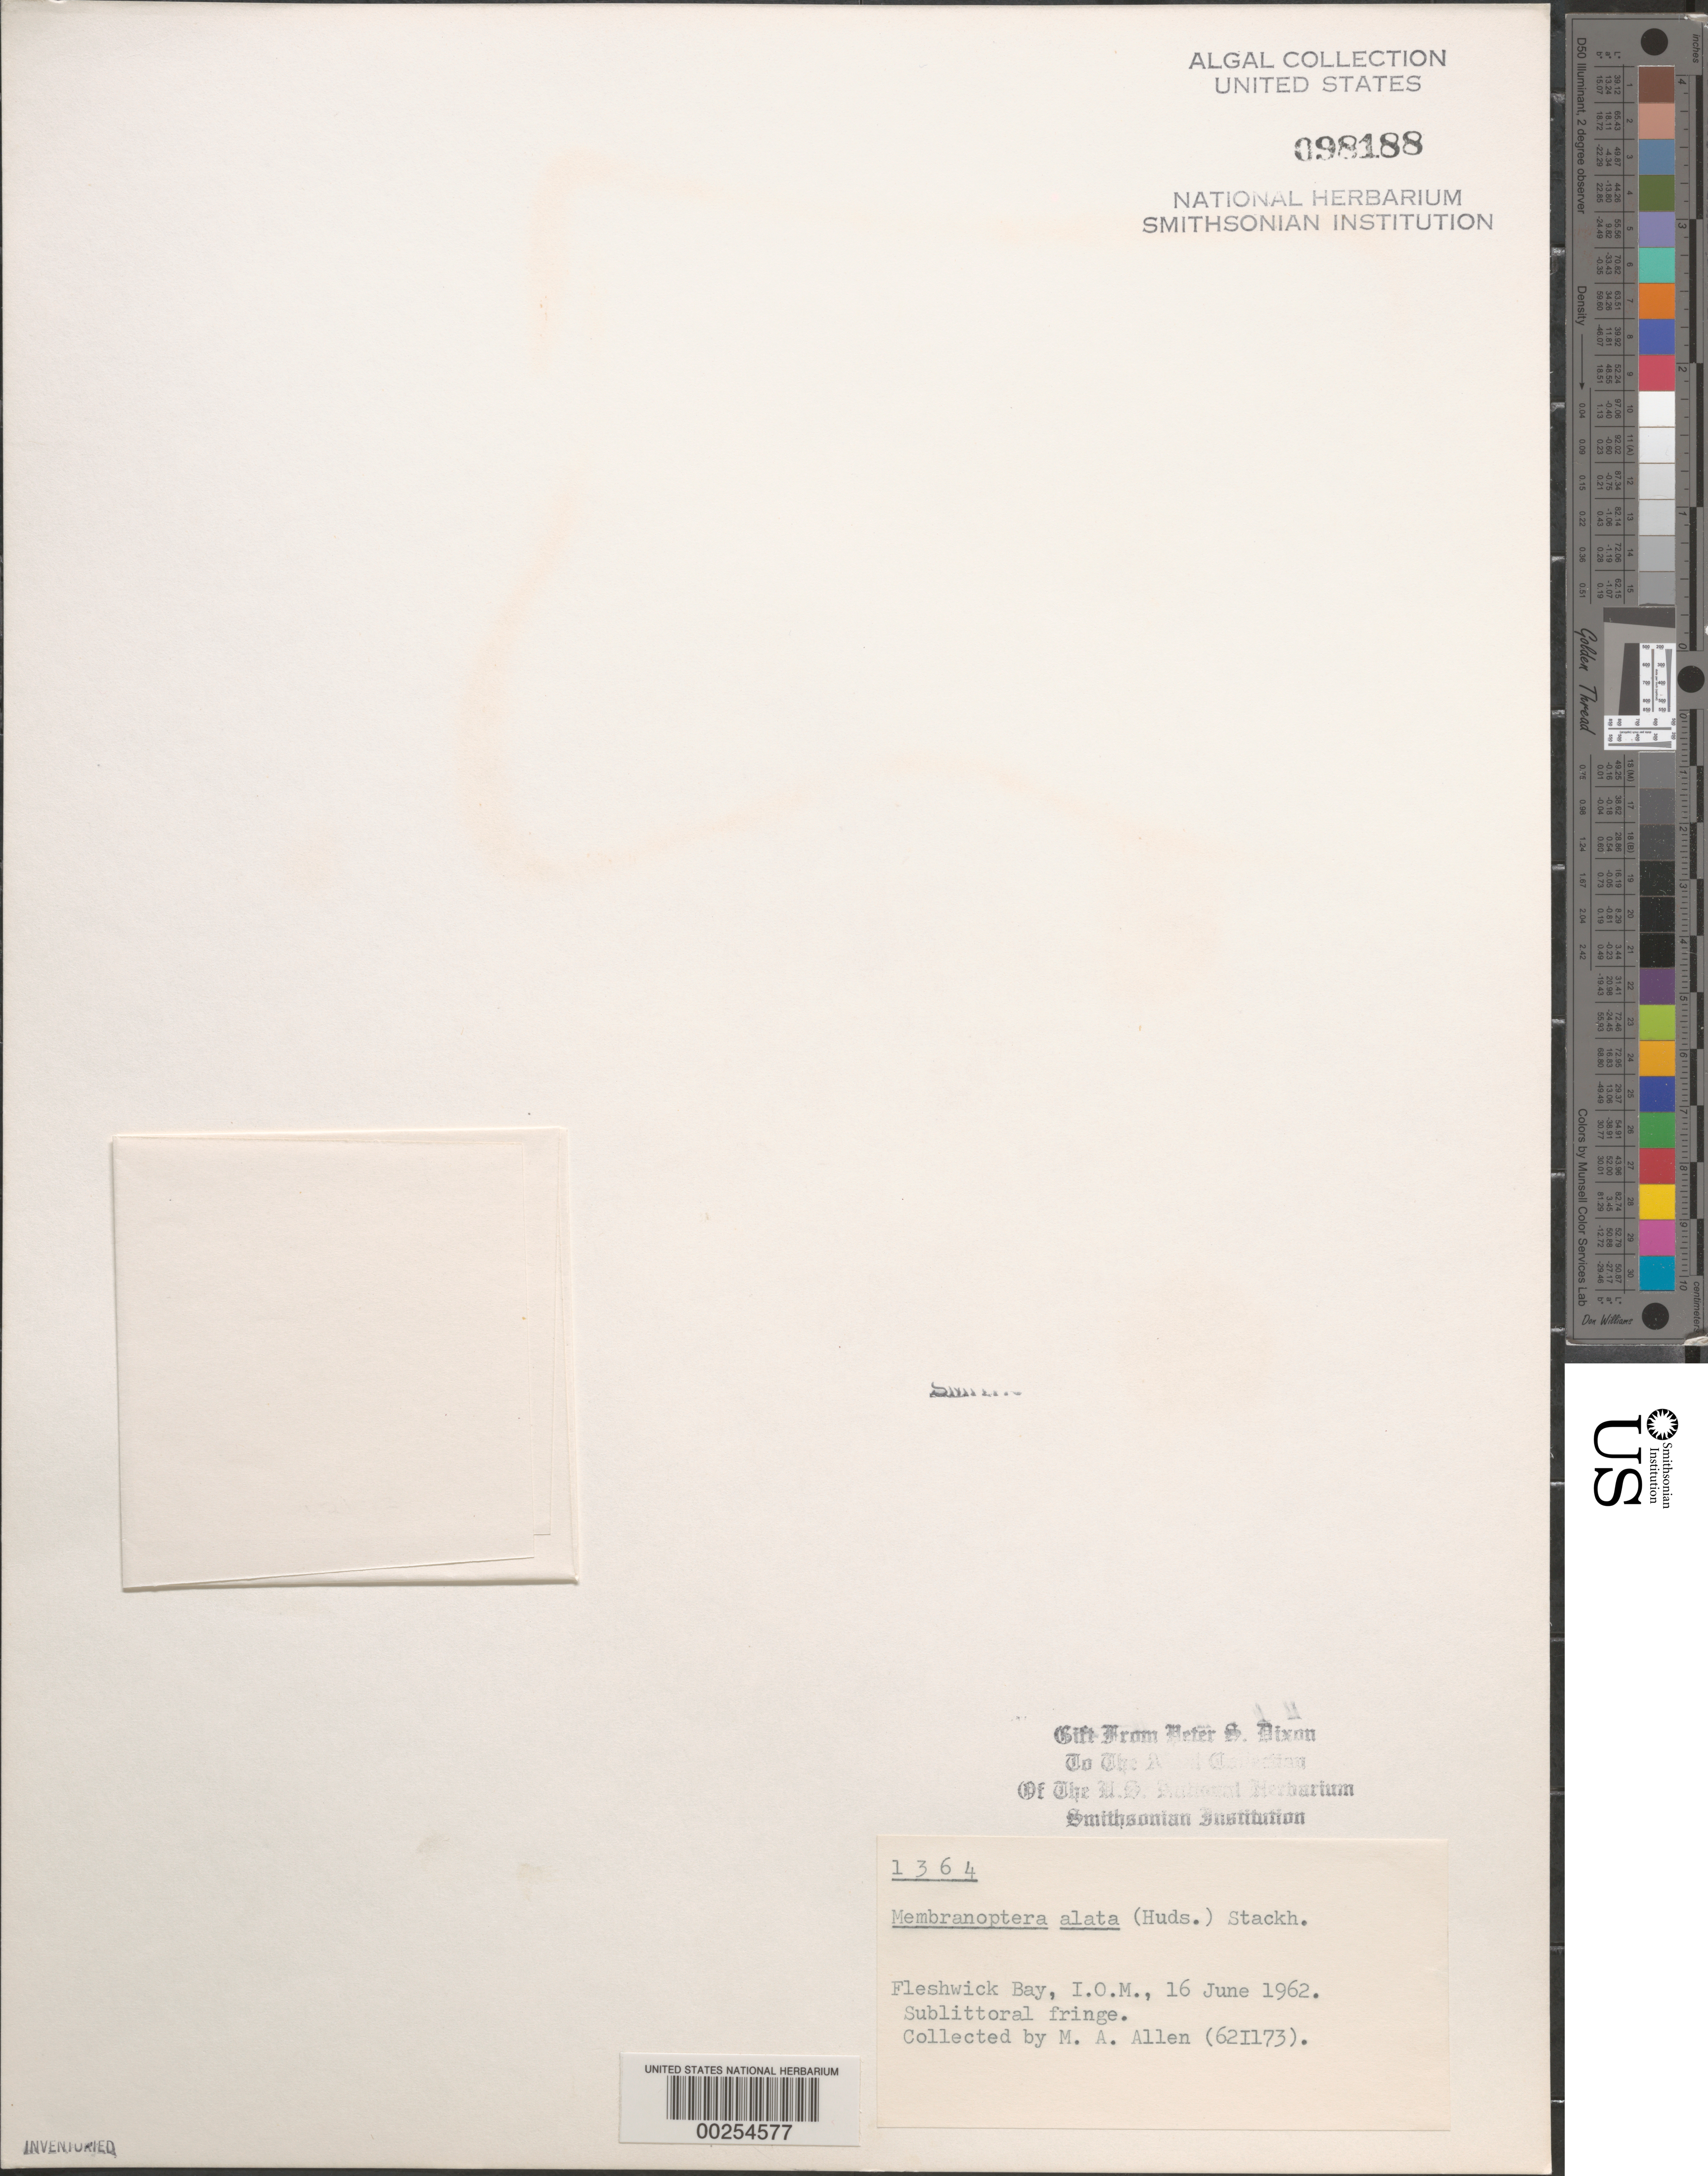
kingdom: Plantae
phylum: Rhodophyta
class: Florideophyceae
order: Ceramiales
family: Delesseriaceae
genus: Membranoptera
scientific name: Membranoptera alata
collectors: M. A. Allen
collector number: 62i173 & PSD 1364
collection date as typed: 16 Jun 1962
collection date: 1962-06-16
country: United Kingdom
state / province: England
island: Isle of Man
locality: Fleshwick Bay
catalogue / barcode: US 98188